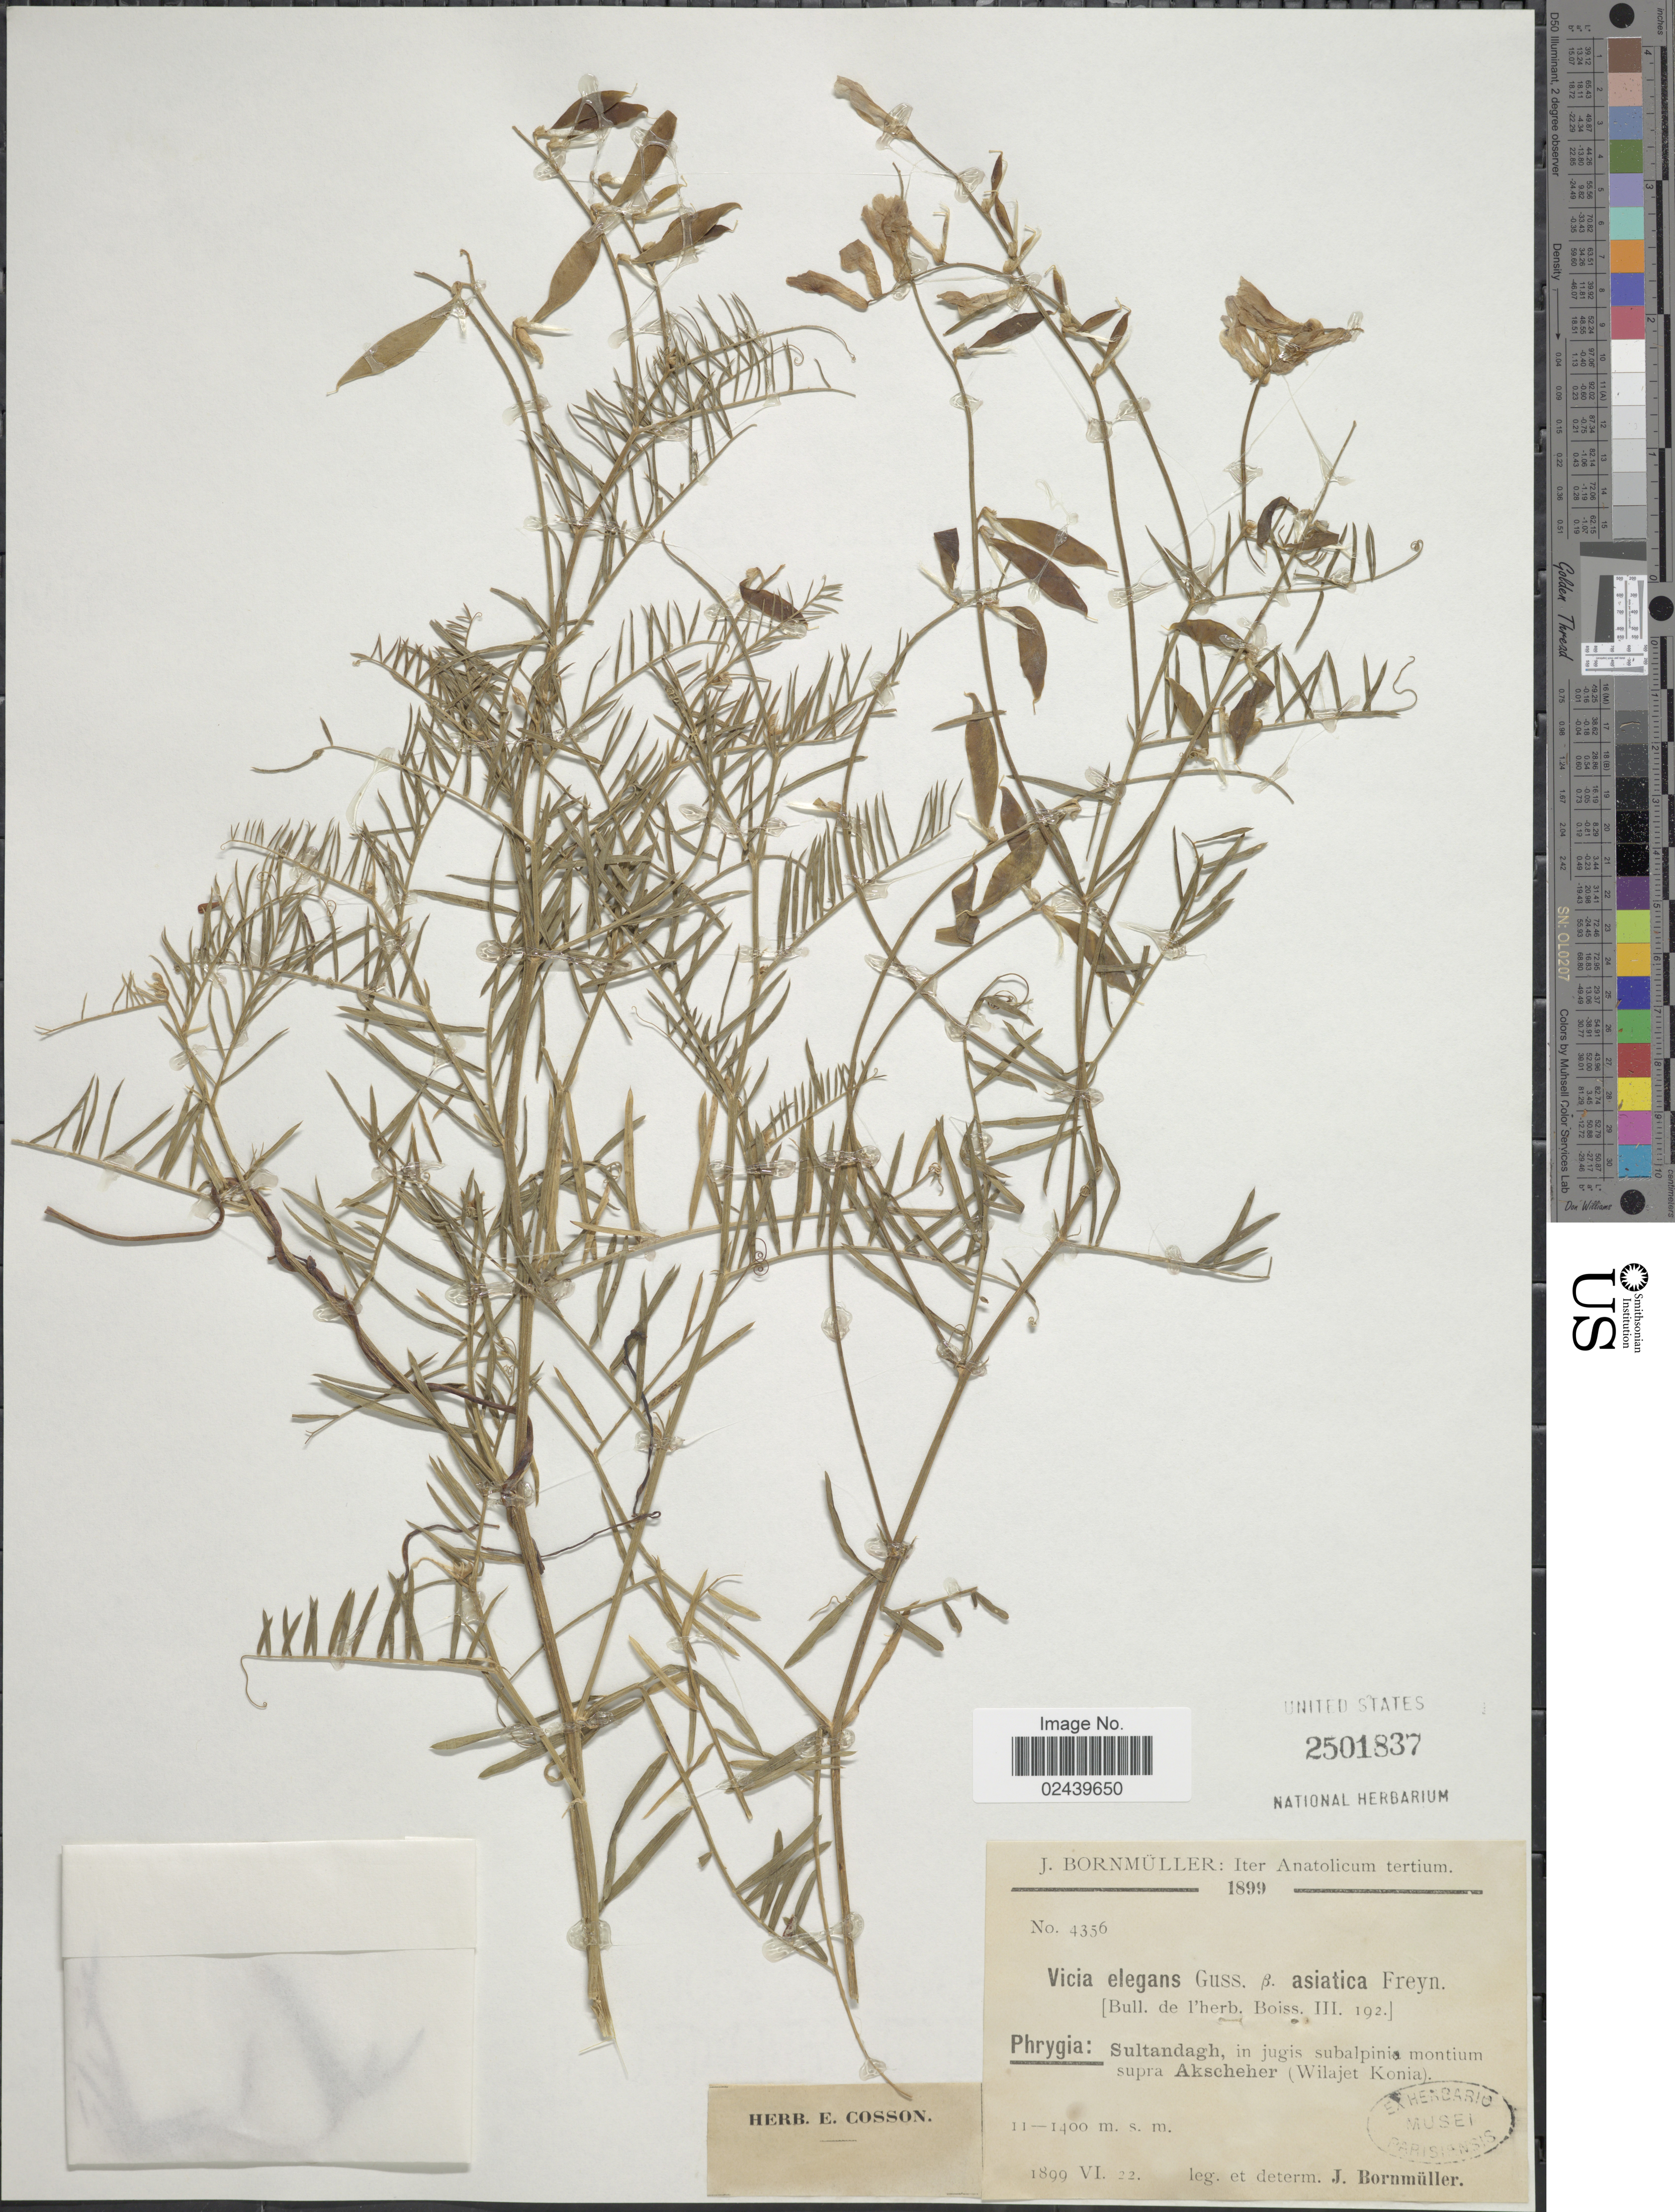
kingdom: Plantae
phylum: Tracheophyta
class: Magnoliopsida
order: Fabales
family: Fabaceae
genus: Vicia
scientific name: Vicia elegans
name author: Gussone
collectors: J. Bornmüller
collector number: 4356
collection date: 1899-06-22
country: Turkey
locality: Anatolicum tertium. Phrygia: Sultandagh, montium supra Akscheher (Wilajet Konia)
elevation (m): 1100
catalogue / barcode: US 2501837